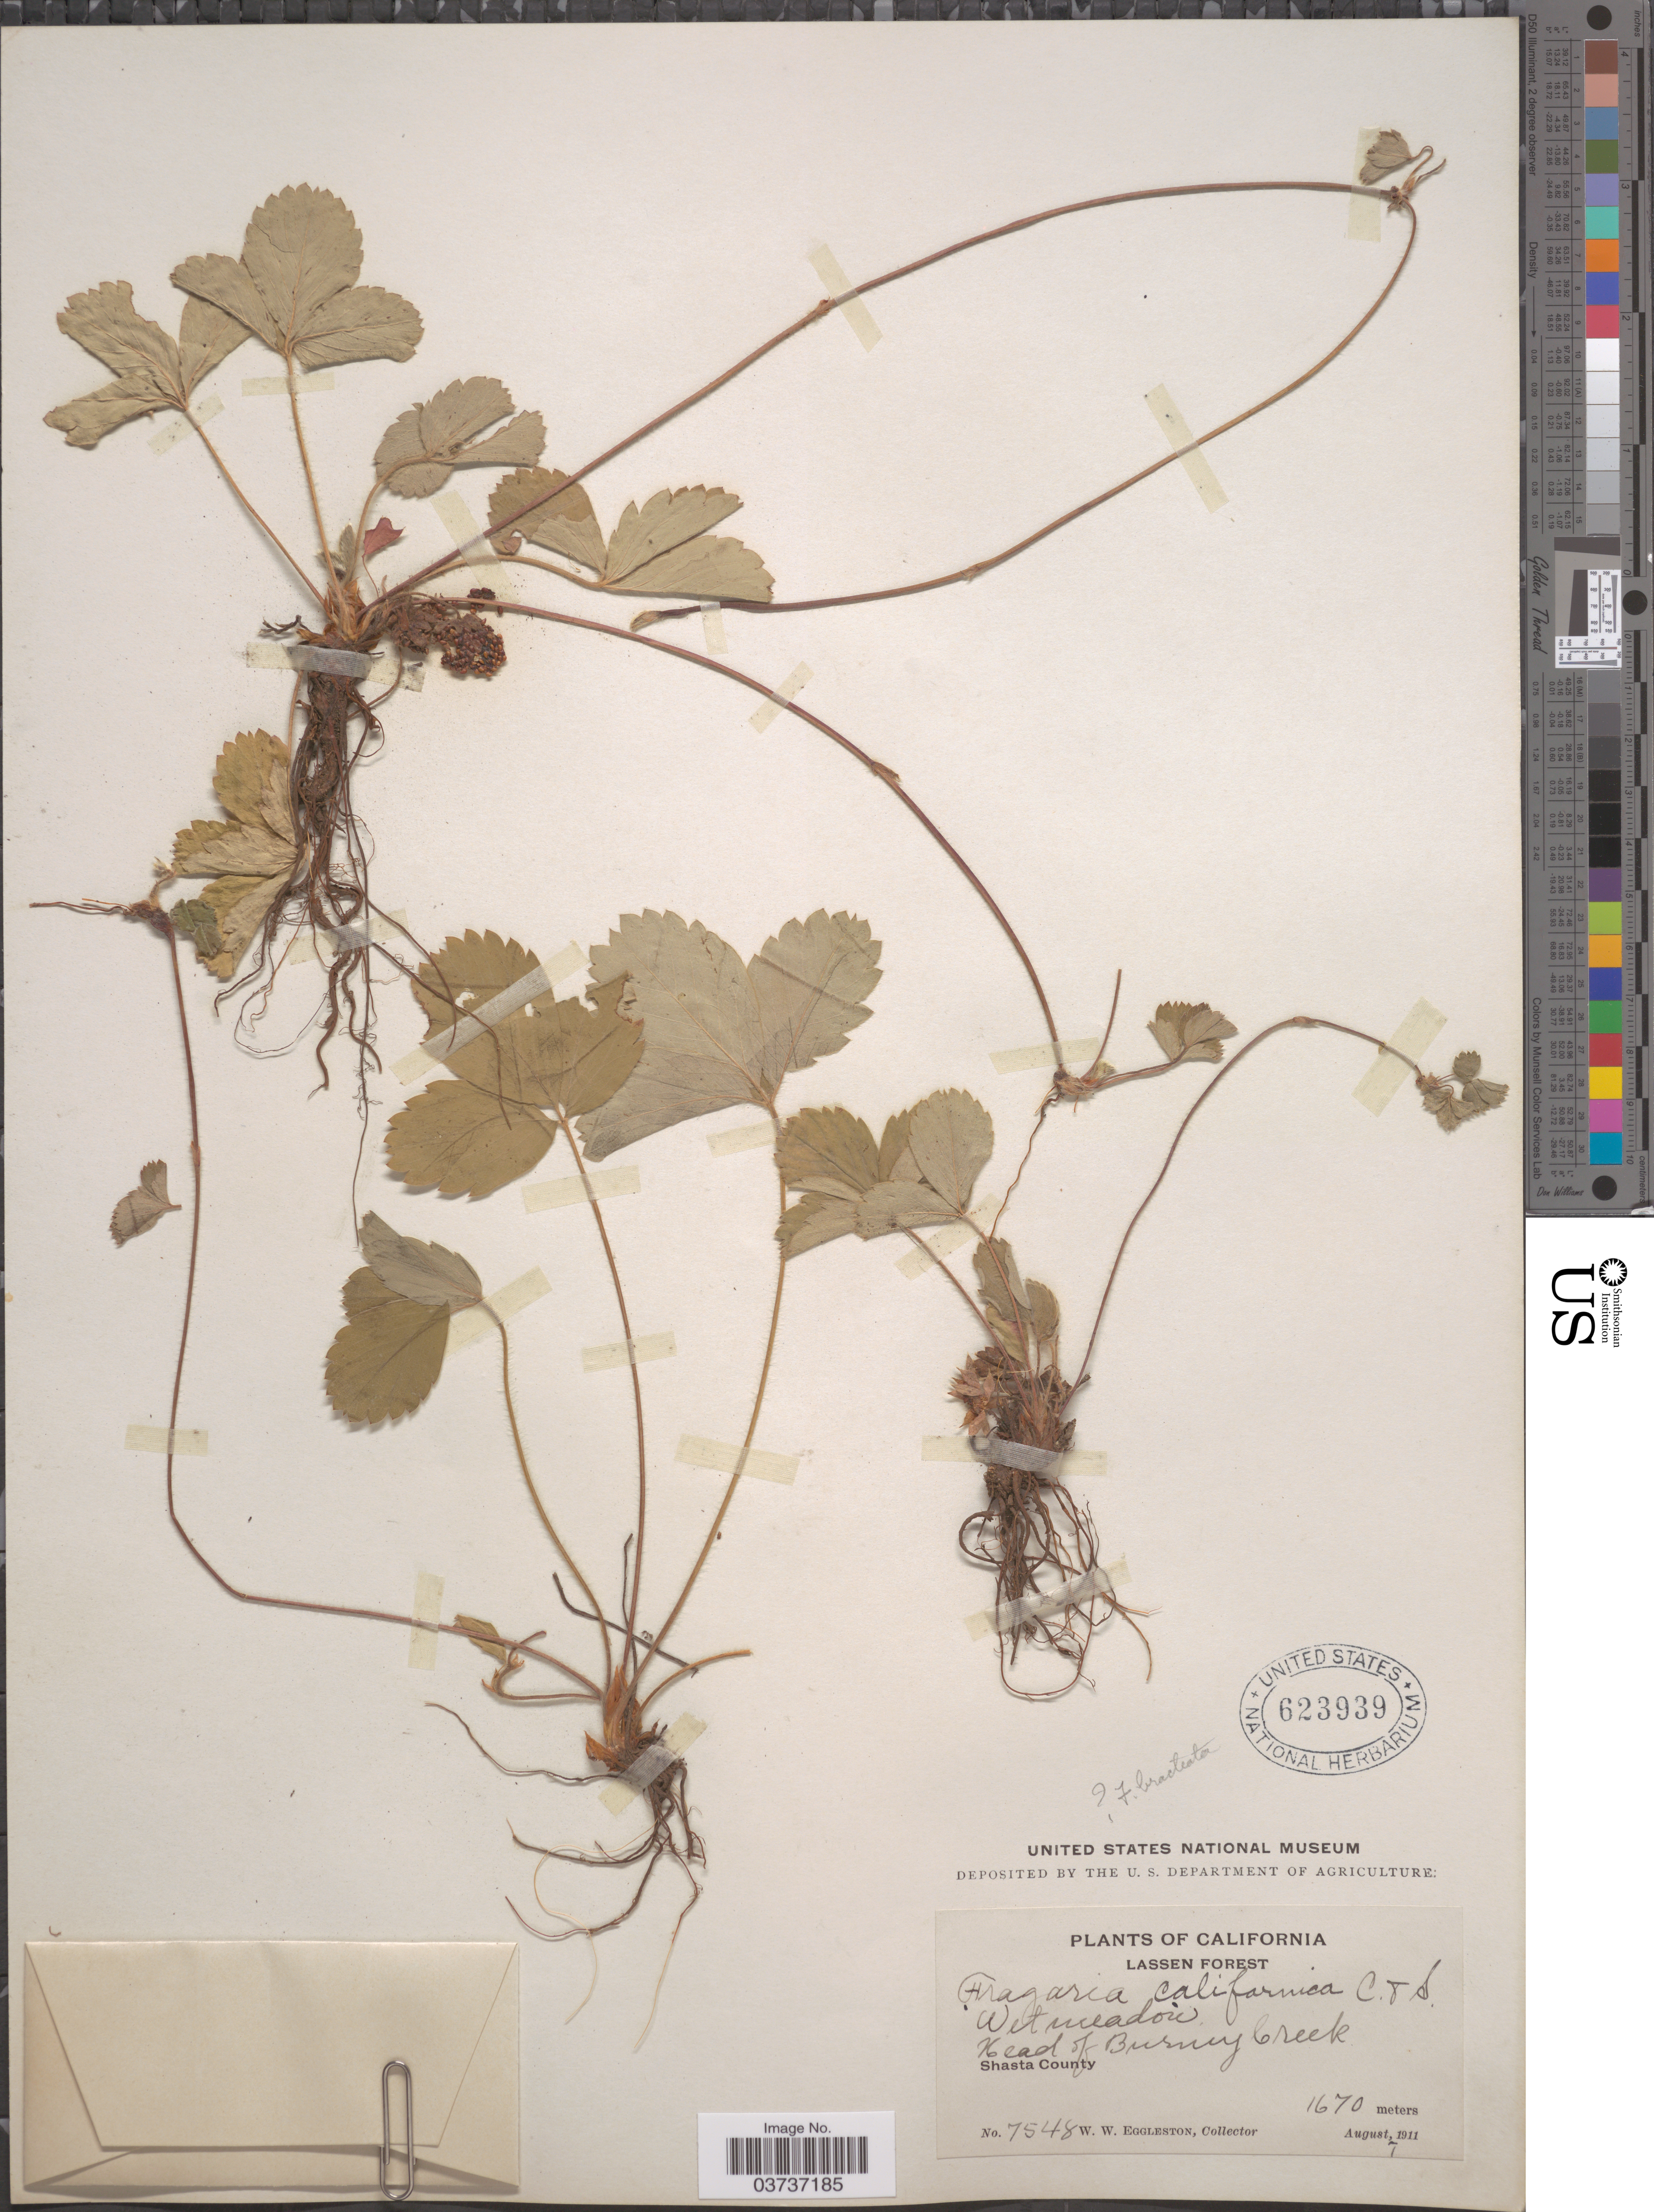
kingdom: Plantae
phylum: Tracheophyta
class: Magnoliopsida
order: Rosales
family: Rosaceae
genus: Fragaria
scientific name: Fragaria californica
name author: Cham. & Schltdl.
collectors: W. W. Eggleston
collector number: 7548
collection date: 1911-08-07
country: United States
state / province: California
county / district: Shasta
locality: Lassen Forest. Head of Burney Creek. Shasta County.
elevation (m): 1670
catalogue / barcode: US 623939